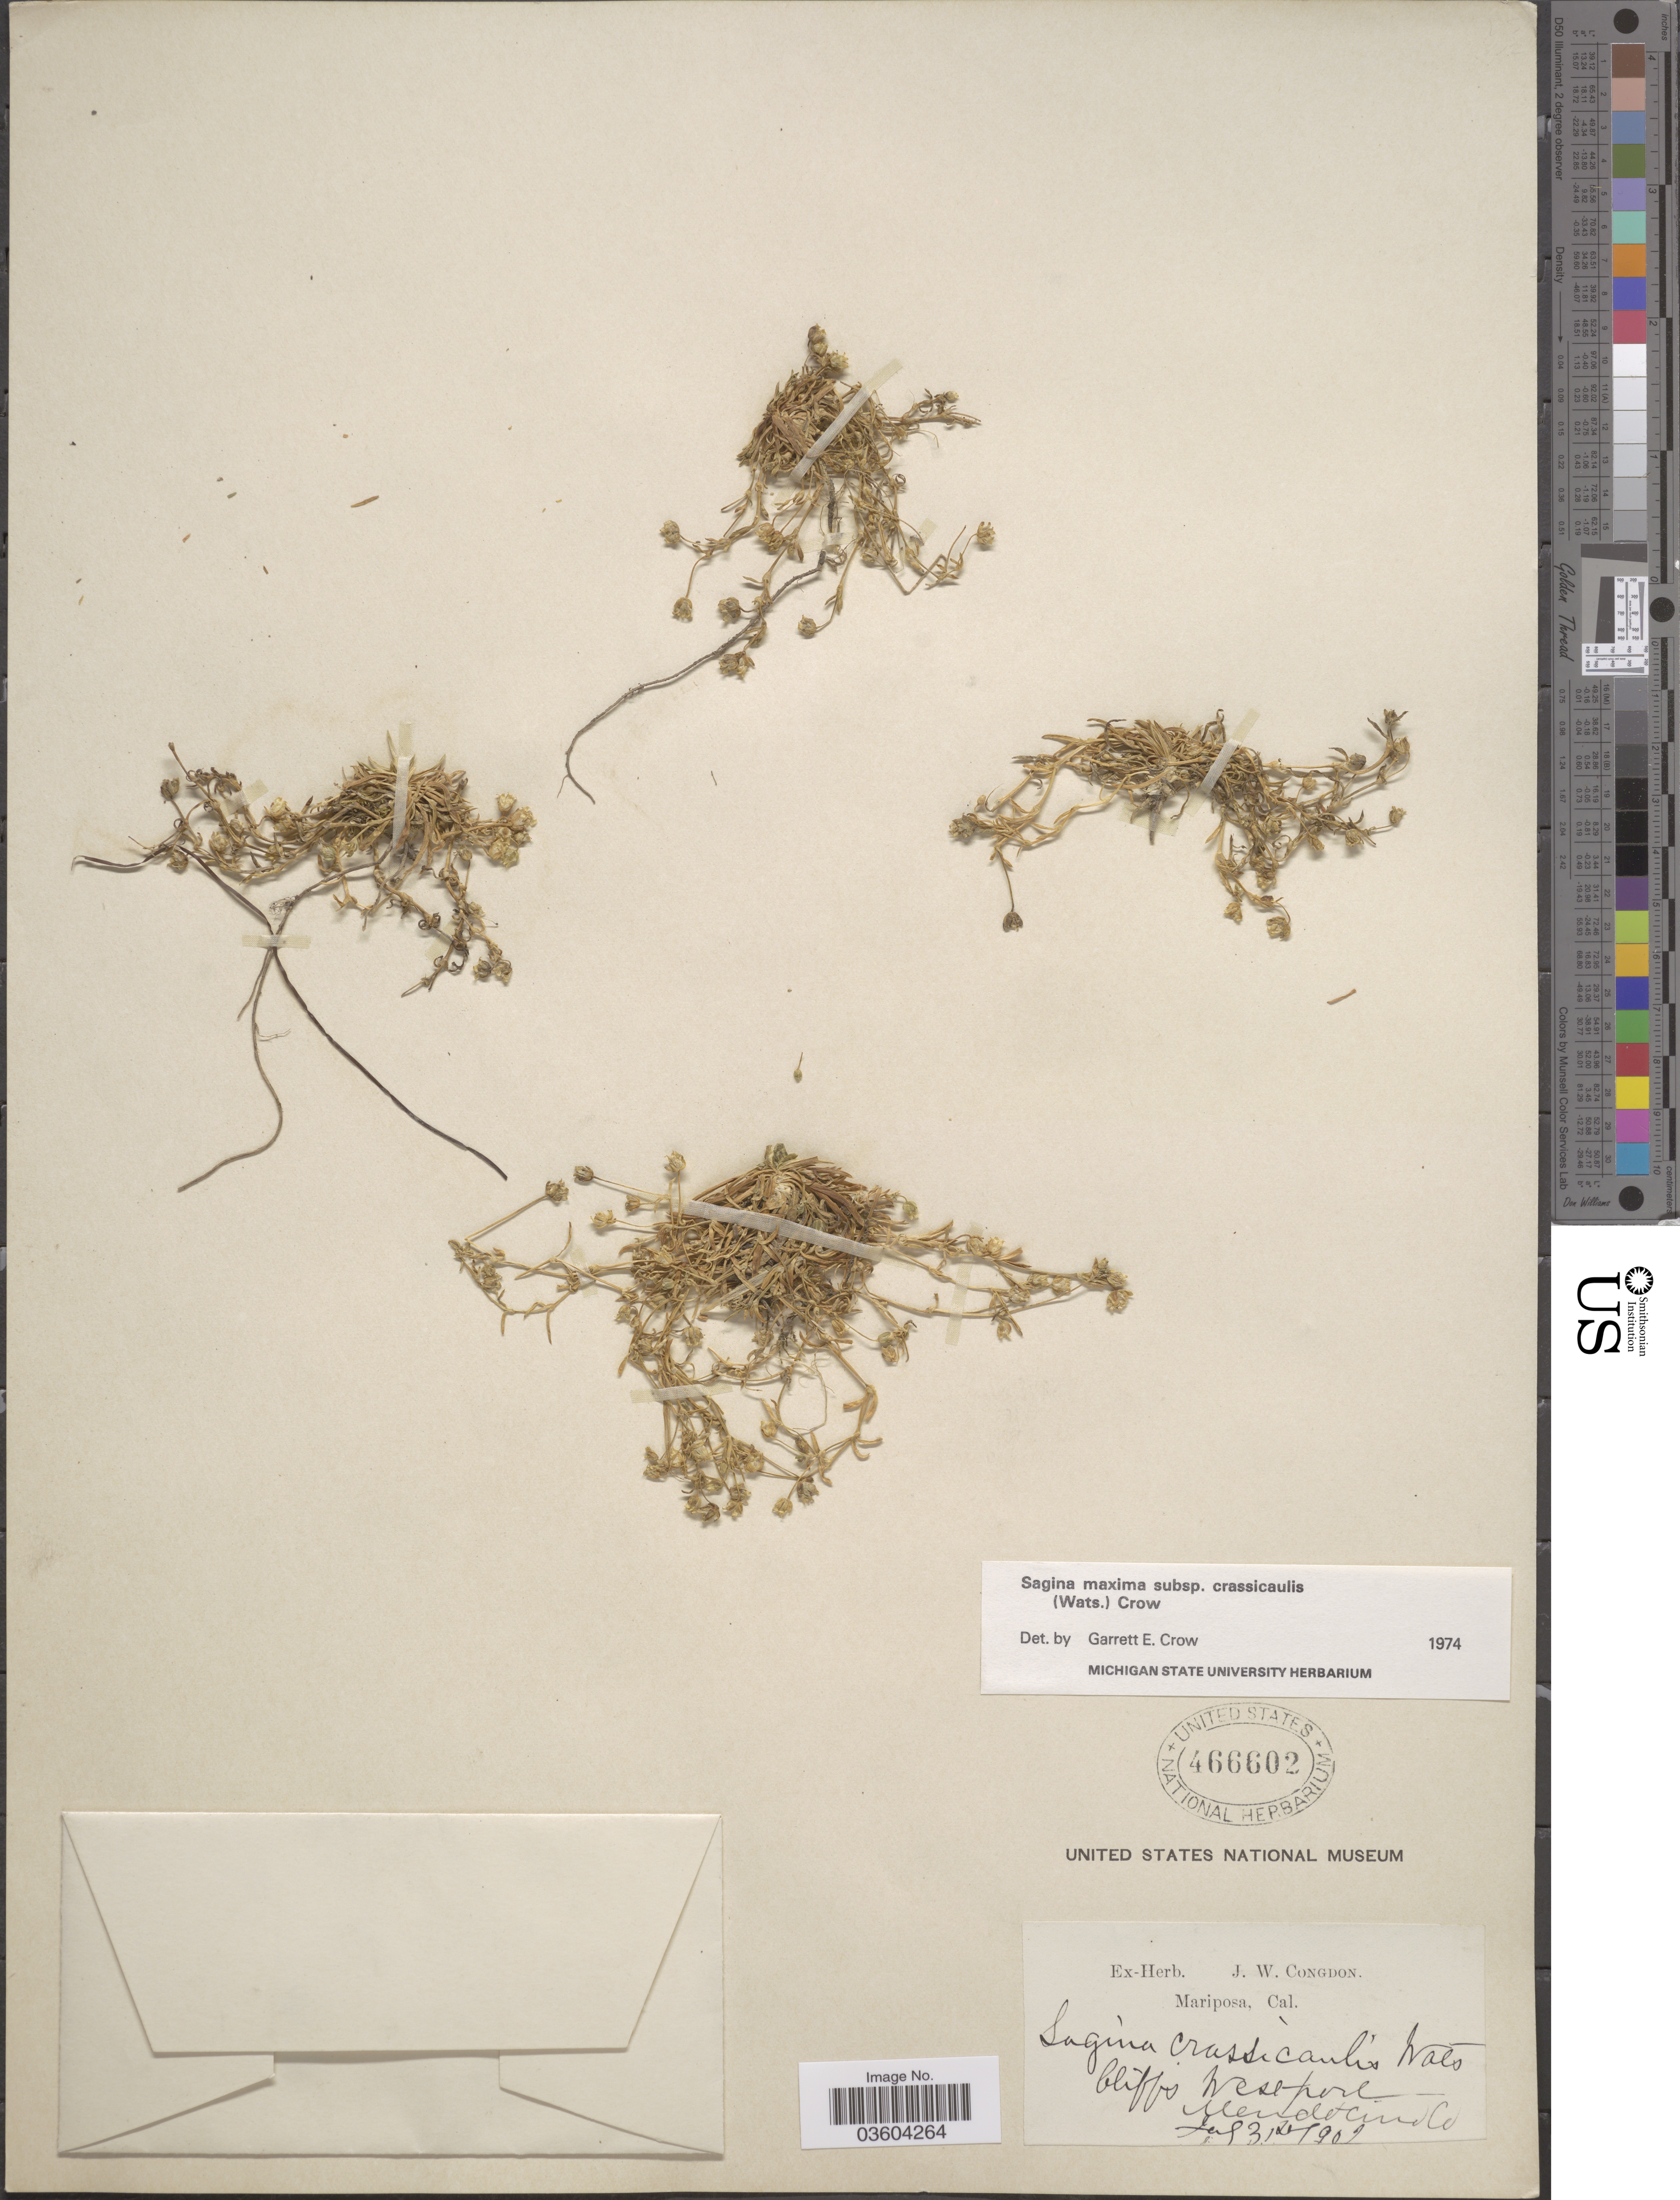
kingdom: Plantae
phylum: Tracheophyta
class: Magnoliopsida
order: Caryophyllales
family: Caryophyllaceae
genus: Sagina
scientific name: Sagina maxima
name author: A. Gray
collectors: J. W. Congdon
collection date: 1902-07-03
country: United States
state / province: California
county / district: Mendocino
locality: Cliffs Westport. Mendocino Co.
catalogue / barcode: US 466602